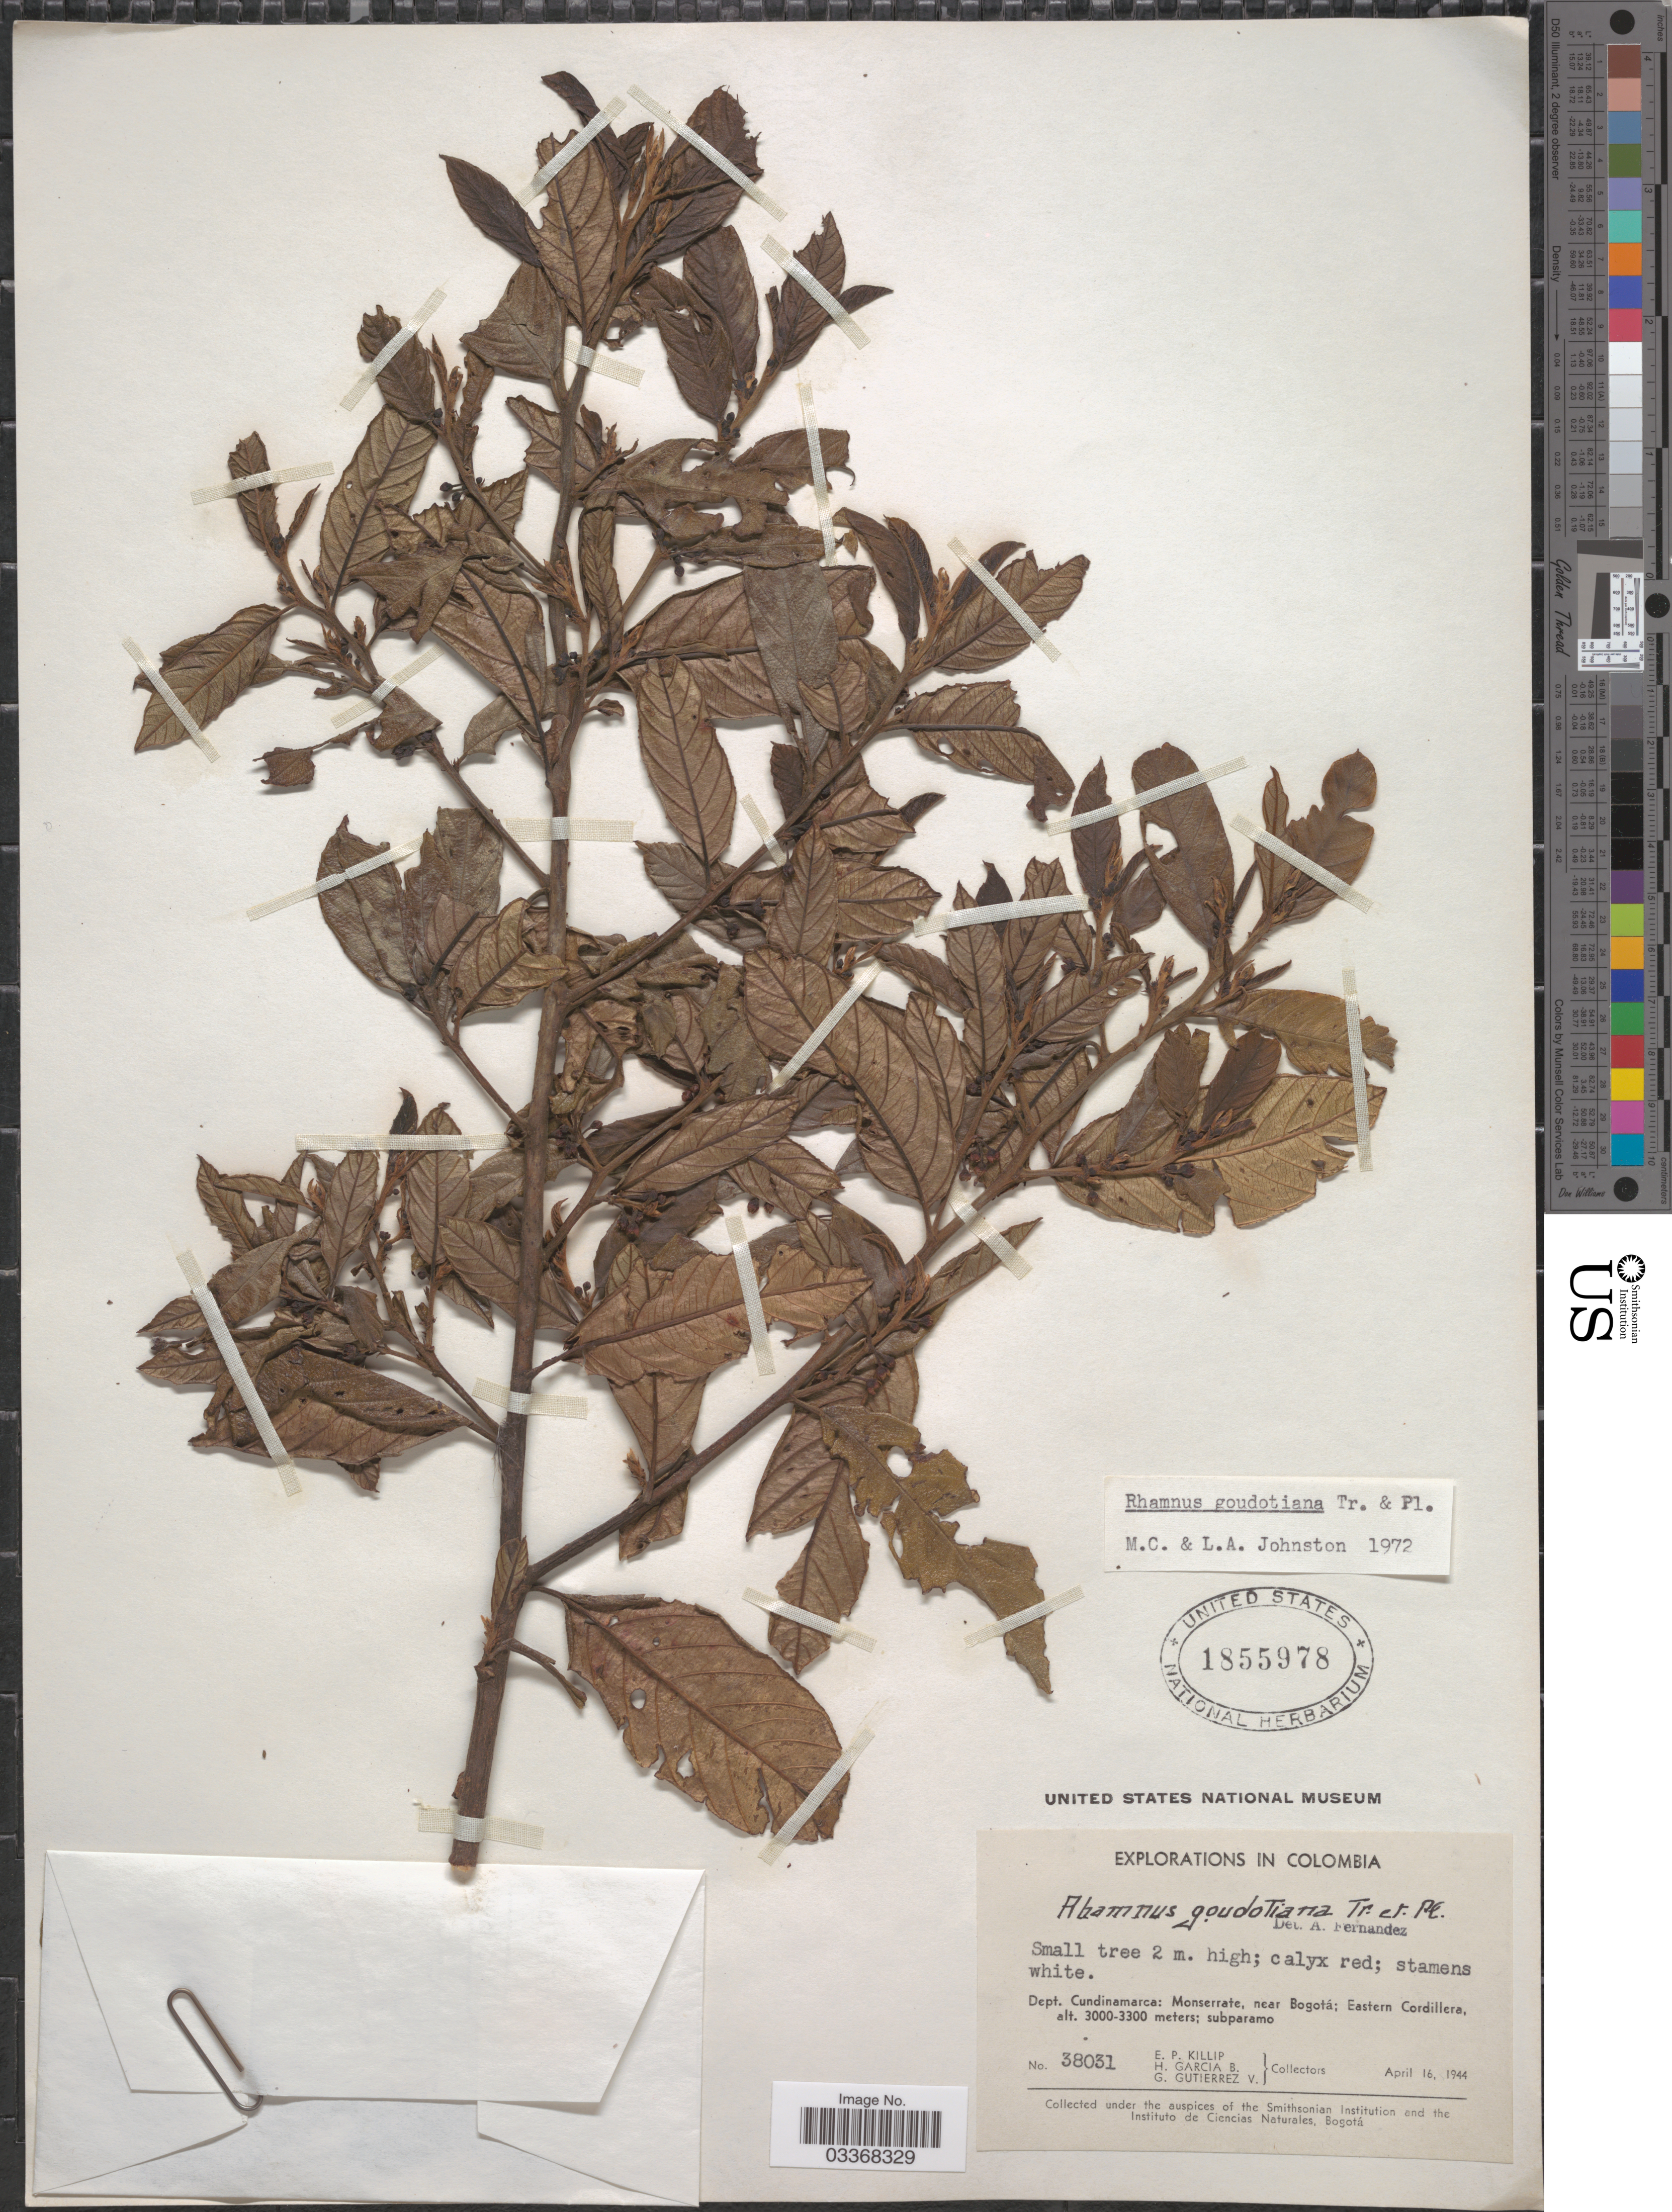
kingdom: Plantae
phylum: Tracheophyta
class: Magnoliopsida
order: Rosales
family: Rhamnaceae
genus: Frangula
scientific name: Frangula goudotiana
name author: (Triana & Planch.) Grubov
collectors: E. P. Killip, H. García B. & G. Gutiérrez V.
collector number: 38031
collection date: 1944-04-16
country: Colombia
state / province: Cundinamarca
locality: Dept. Cundinamarca: Monserrate, near Bogotá; Eastern Cordillera.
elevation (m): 3000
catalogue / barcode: US 1855978